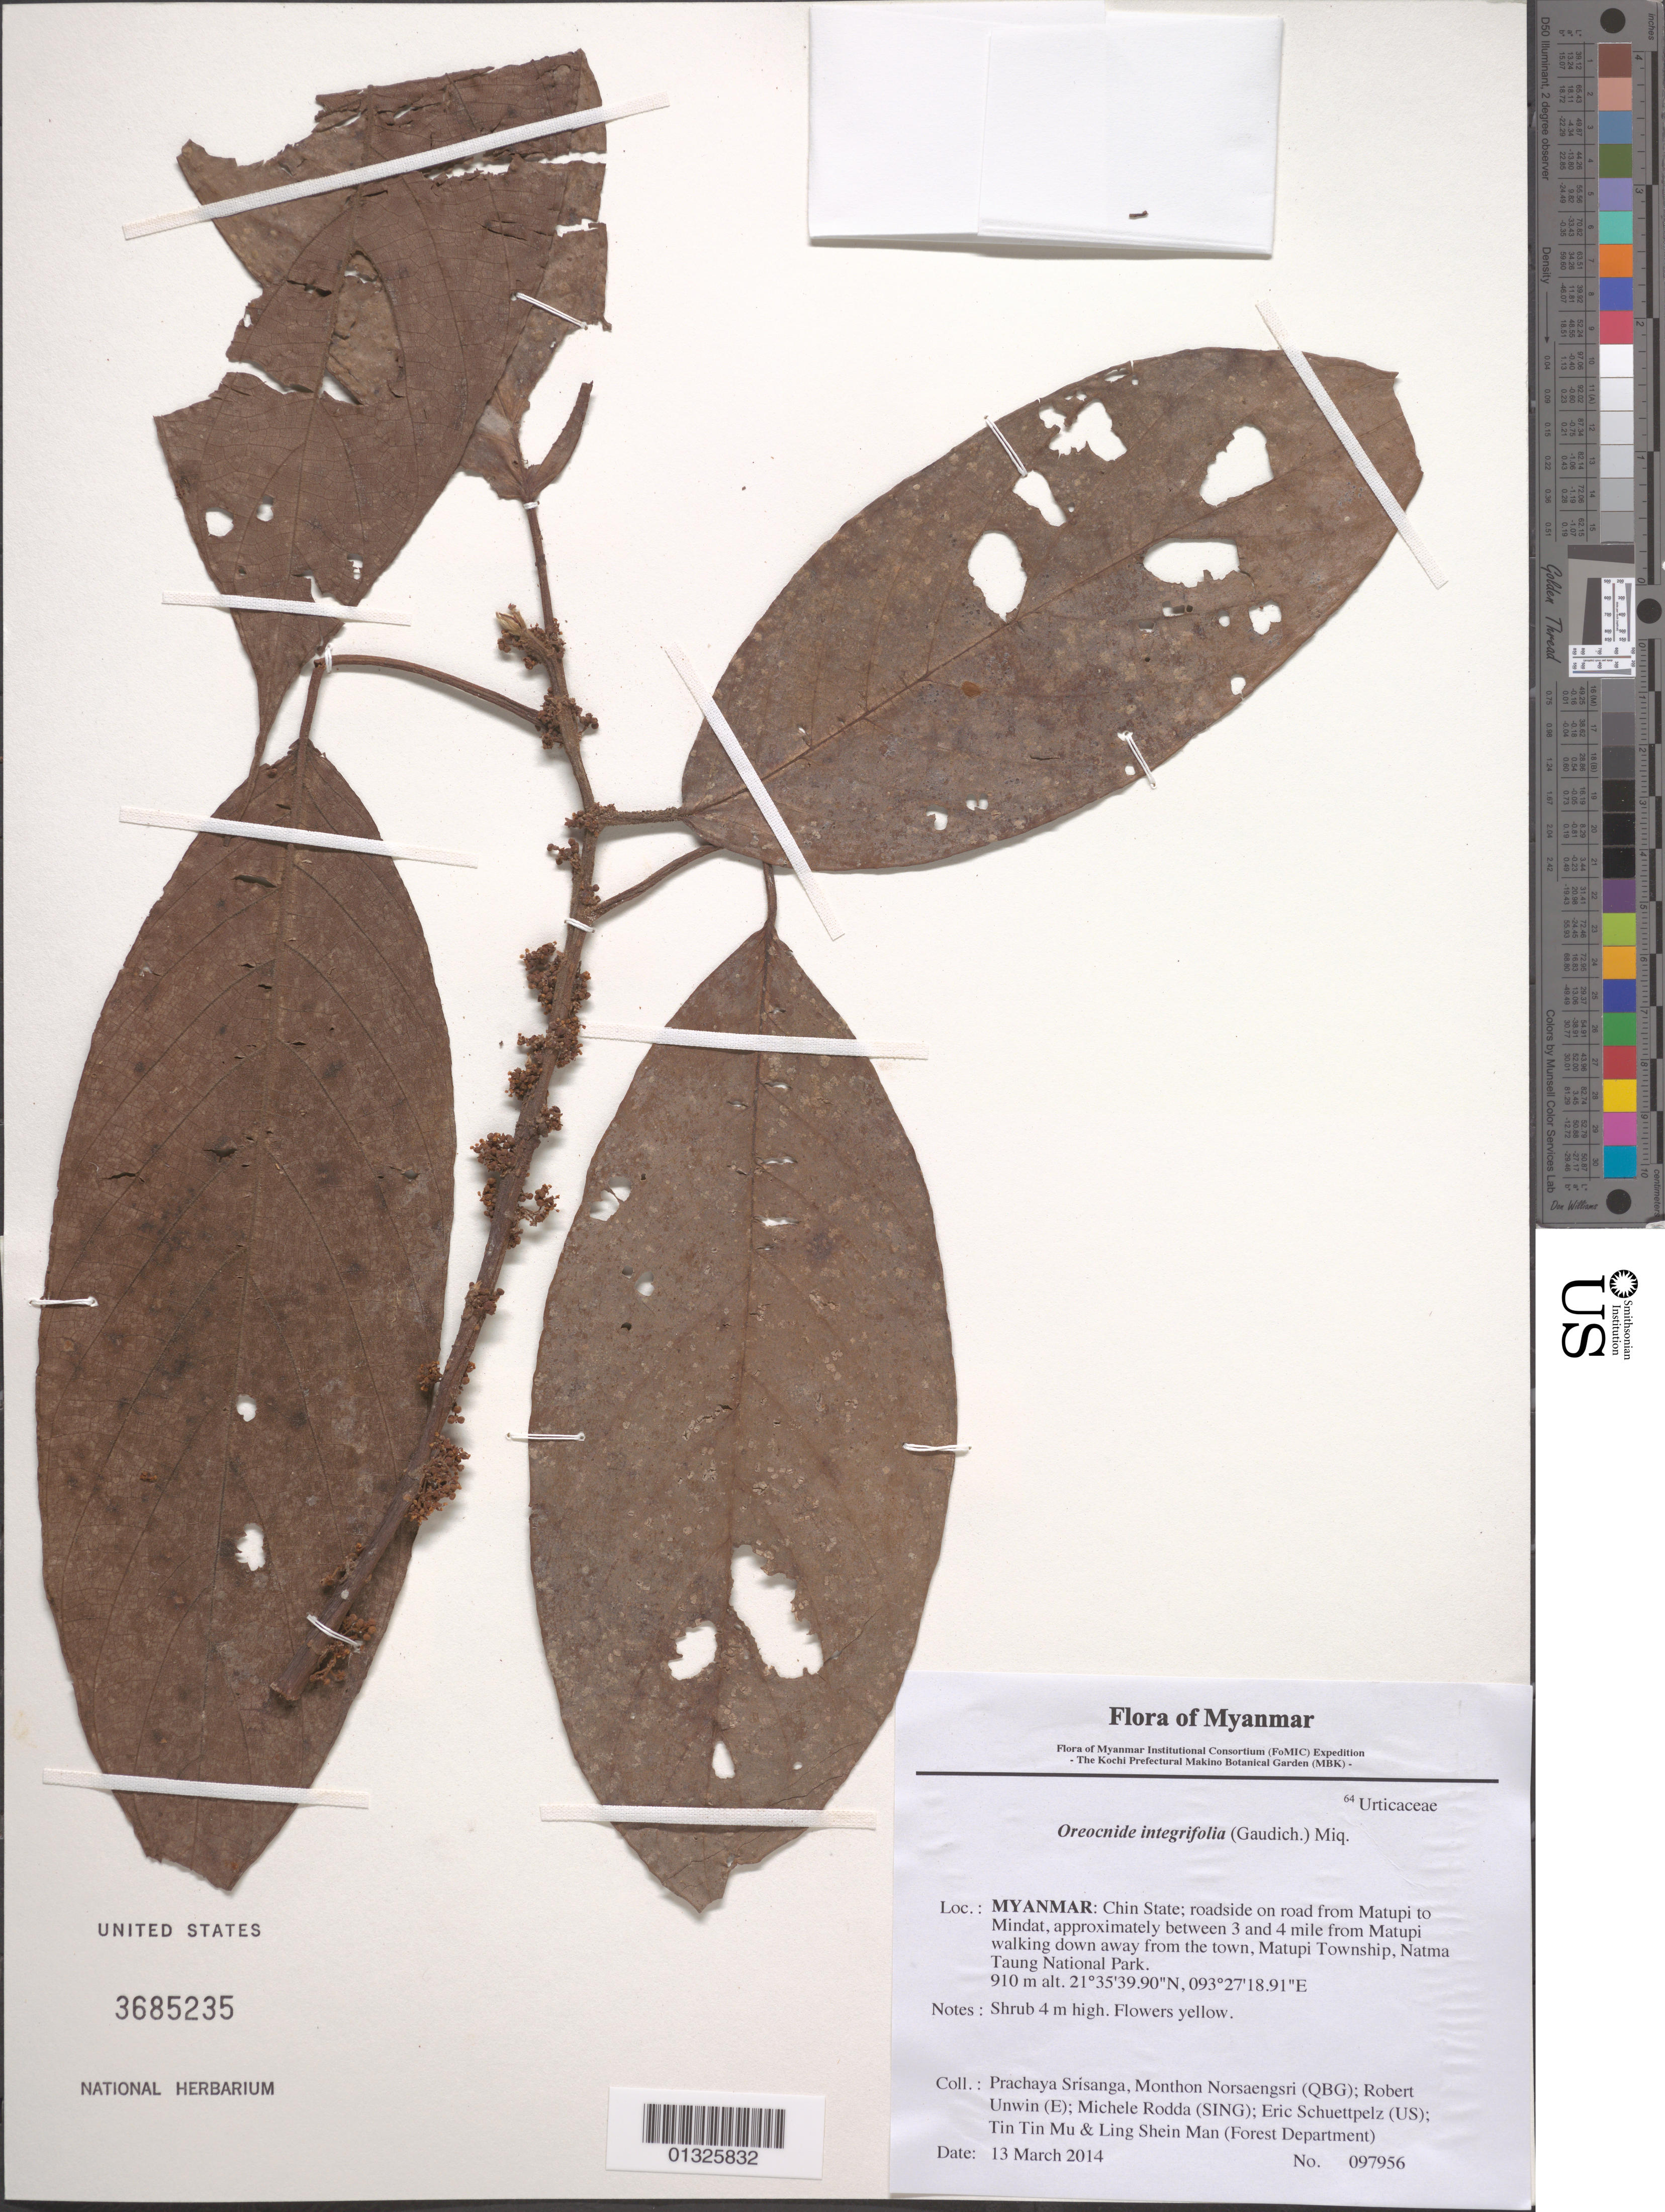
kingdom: Plantae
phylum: Tracheophyta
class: Magnoliopsida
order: Rosales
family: Urticaceae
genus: Oreocnide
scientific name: Oreocnide integrifolia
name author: (Gaudich.) Miq.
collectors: P. Srisanga, M. Norsaengsri, R. Unwin, M. Rodda, E. Schuettpelz, Tin Tin Mu & Ling Shein Man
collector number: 97956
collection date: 2014-03-13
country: Myanmar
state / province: Chin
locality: Roadside on road from Matupi to Mindat, approximately between 3 and 4 mile from Matupi walking down away from the town, Matupi Township, Natma Taung National Park.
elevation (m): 910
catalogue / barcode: US 3685235